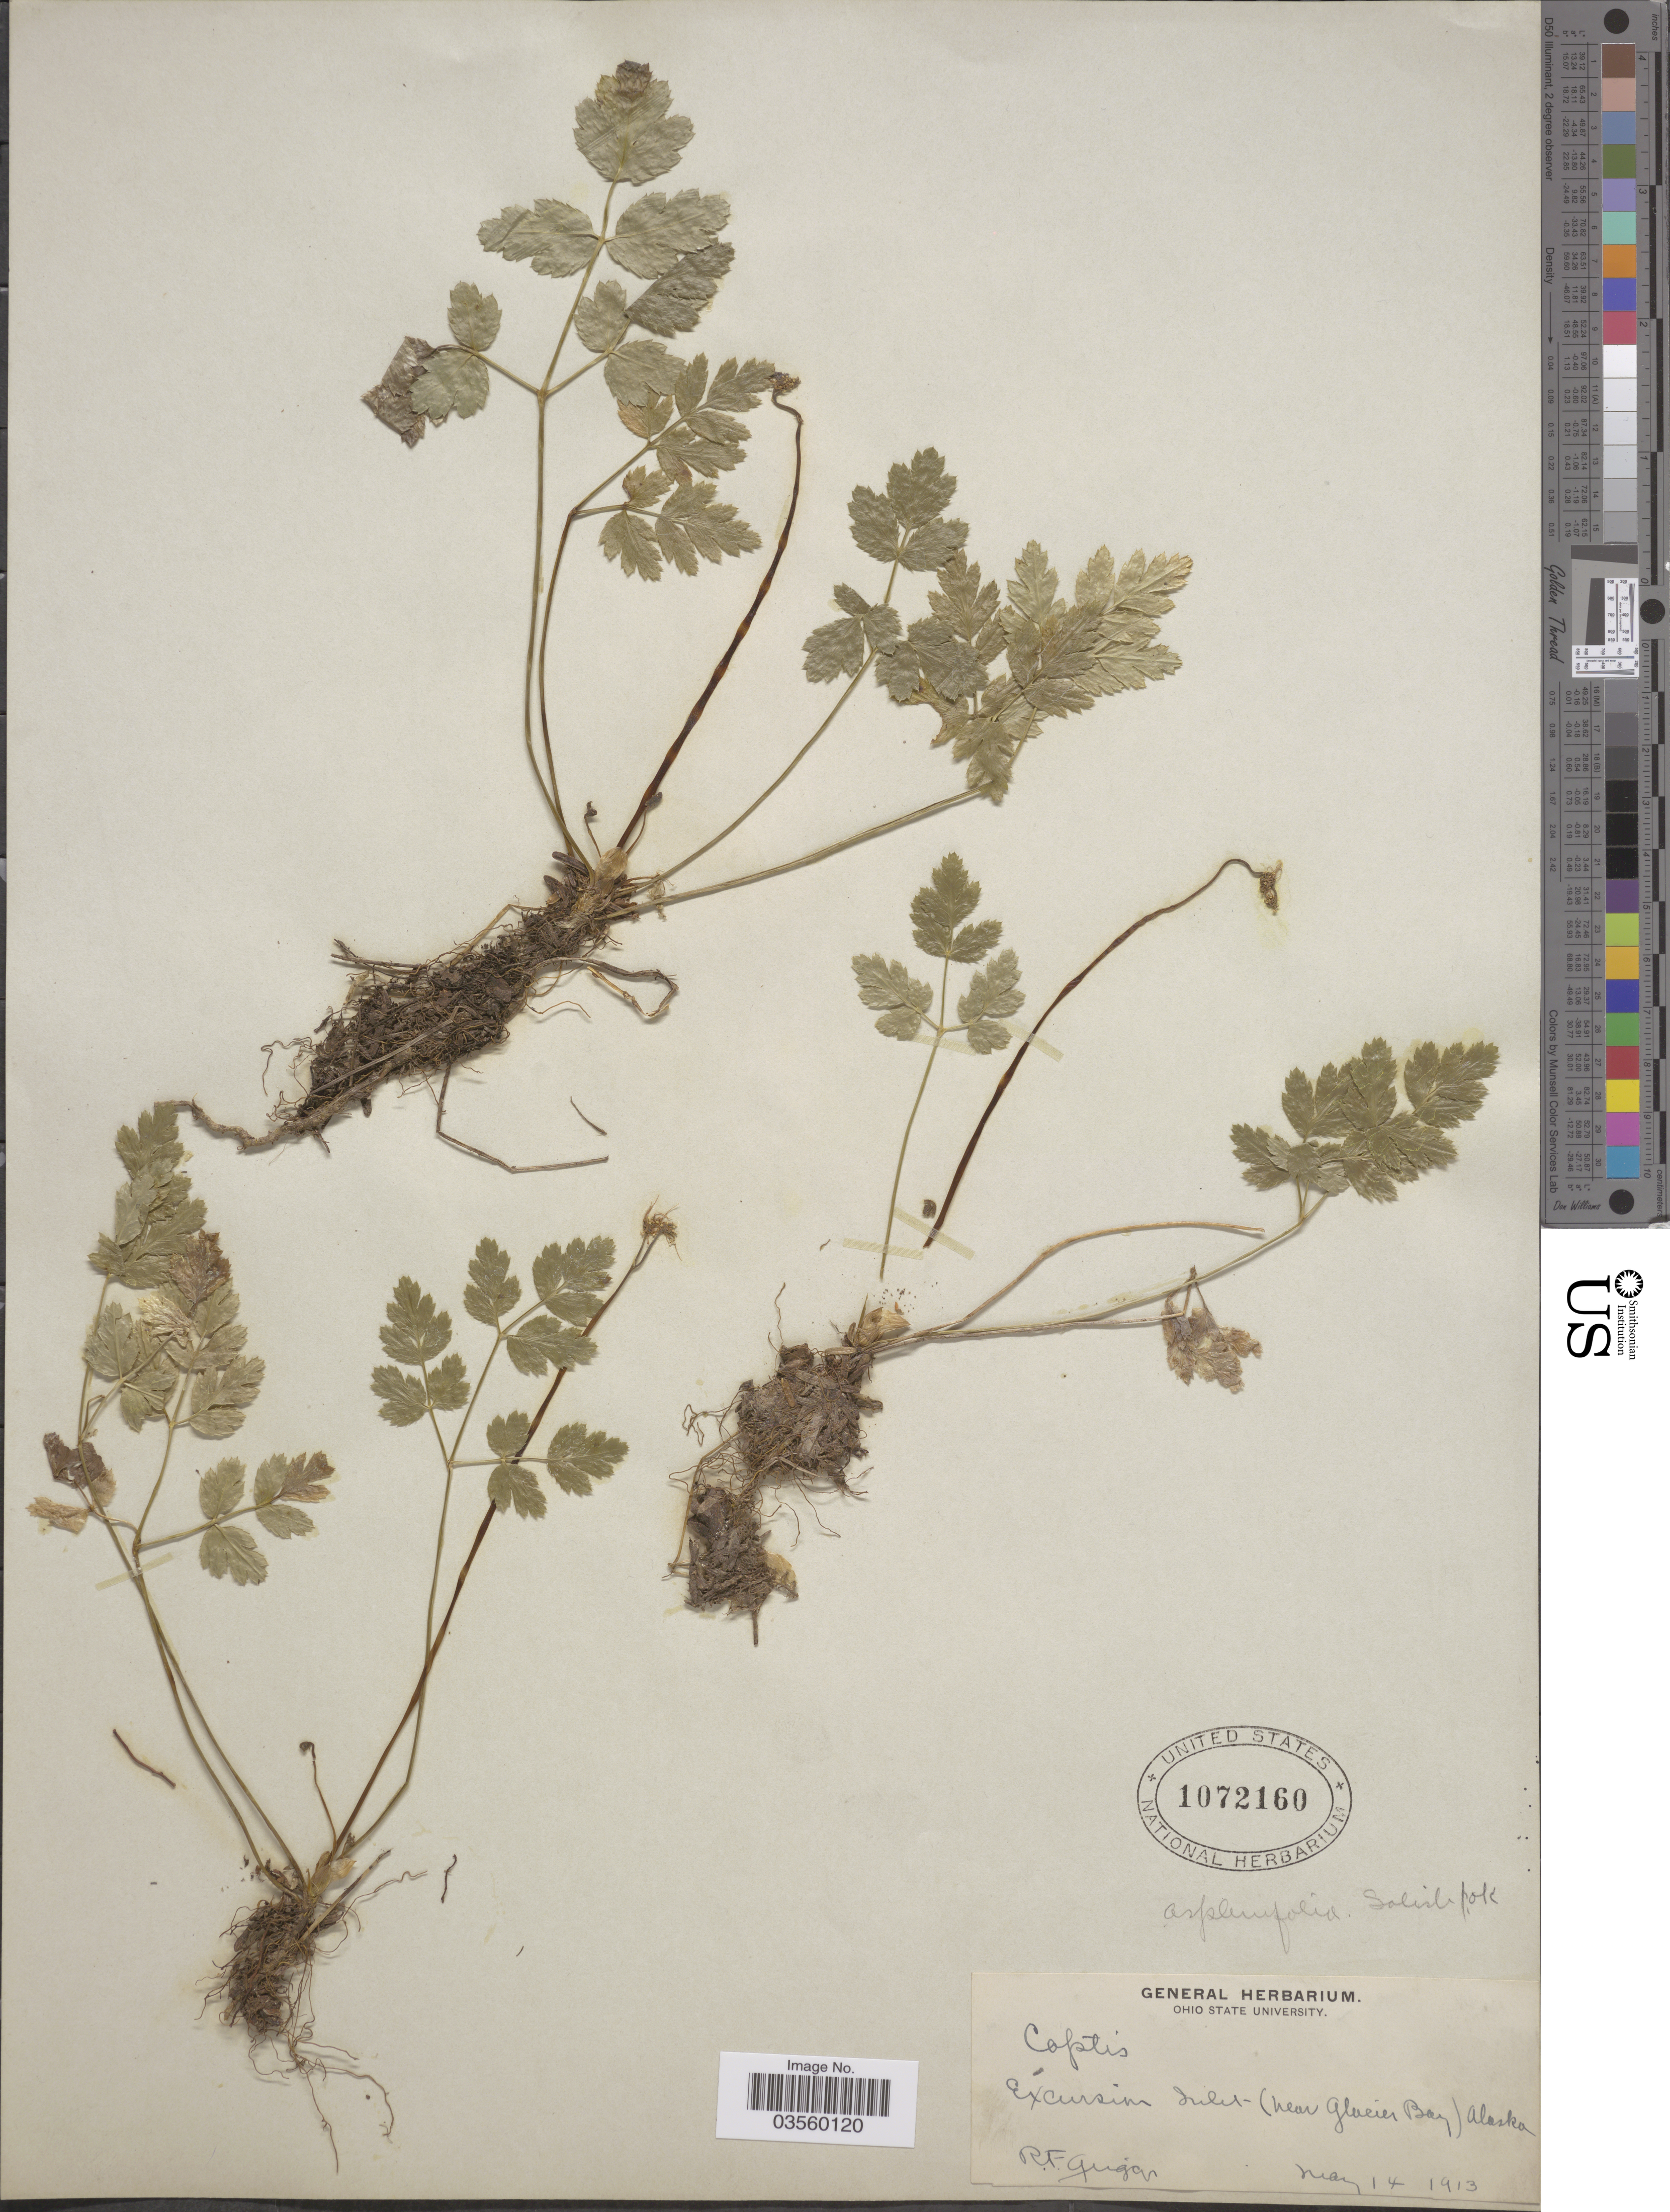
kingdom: Plantae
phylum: Tracheophyta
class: Magnoliopsida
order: Ranunculales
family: Ranunculaceae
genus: Coptis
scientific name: Coptis asplenifolia ined ?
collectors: R. F. Griggs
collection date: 1913-05-14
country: United States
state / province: Alaska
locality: Excursion Inlet (near Glacier Bay).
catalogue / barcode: US 1072160